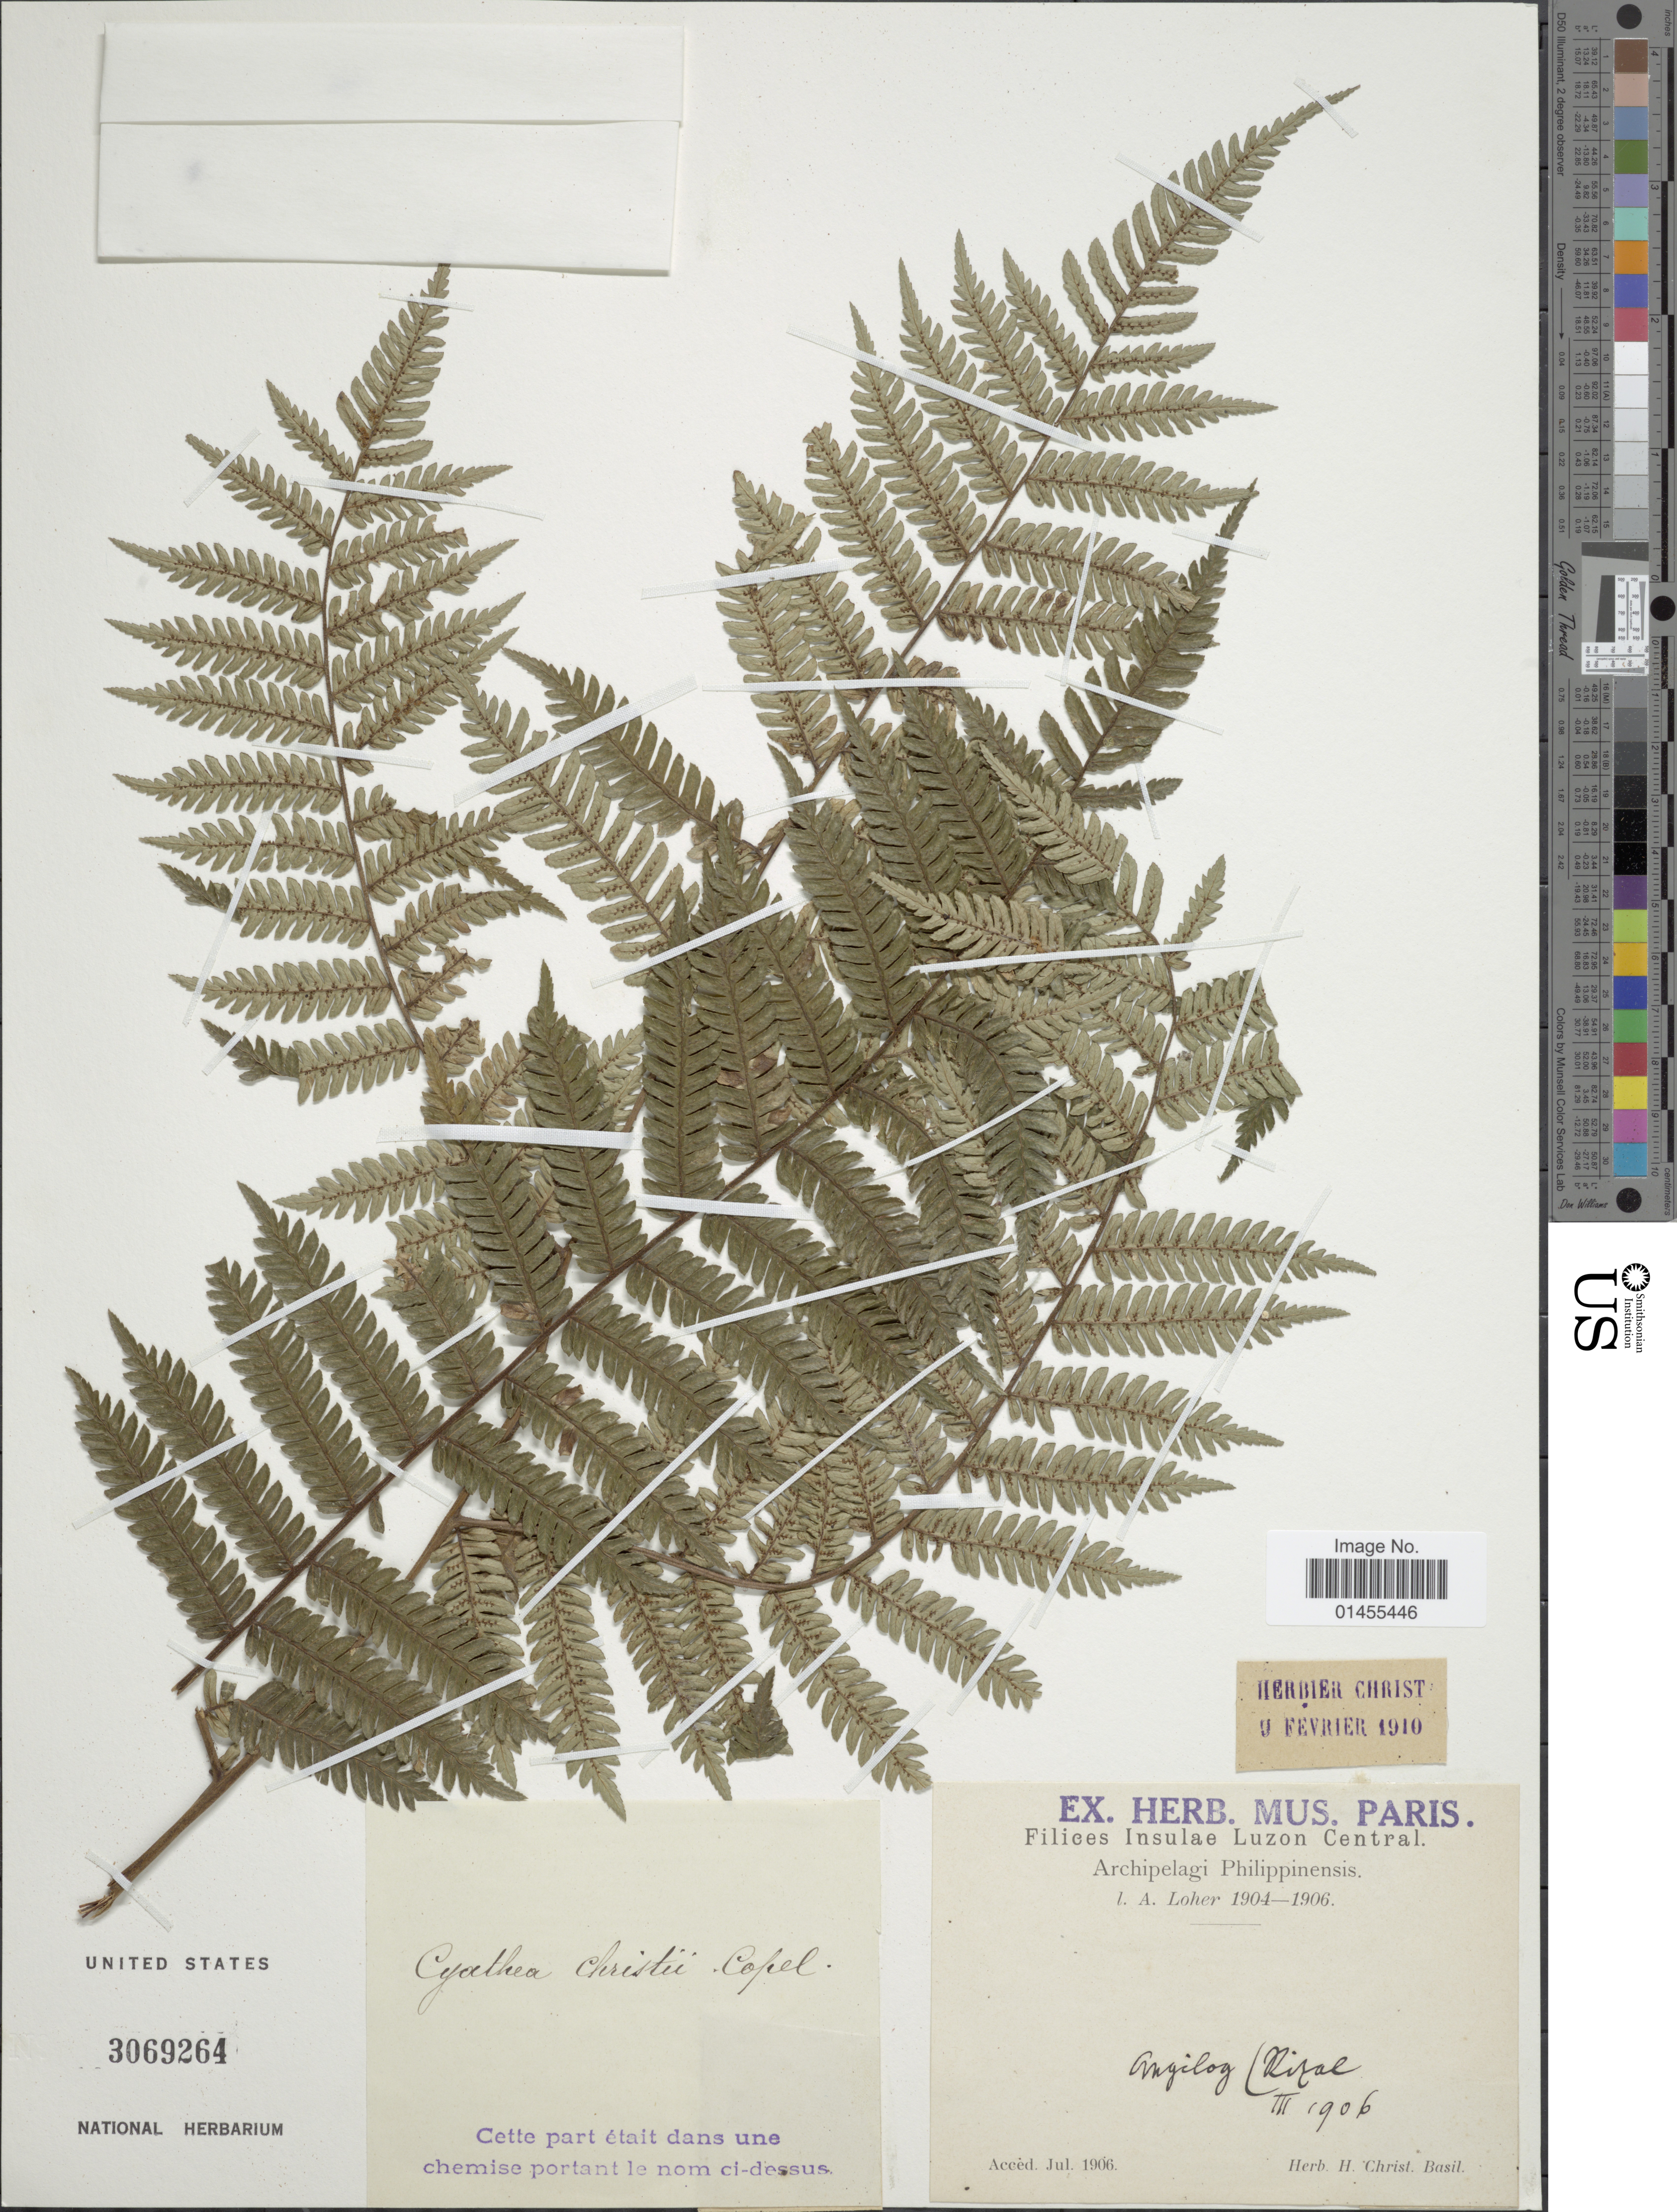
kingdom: Plantae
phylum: Tracheophyta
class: Polypodiopsida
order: Cyatheales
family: Cyatheaceae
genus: Alsophila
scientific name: Alsophila christii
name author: Alderw.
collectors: A. Loher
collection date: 1906-03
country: Philippines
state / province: Central Luzon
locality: Insulau Luzon Central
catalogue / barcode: US 3069264